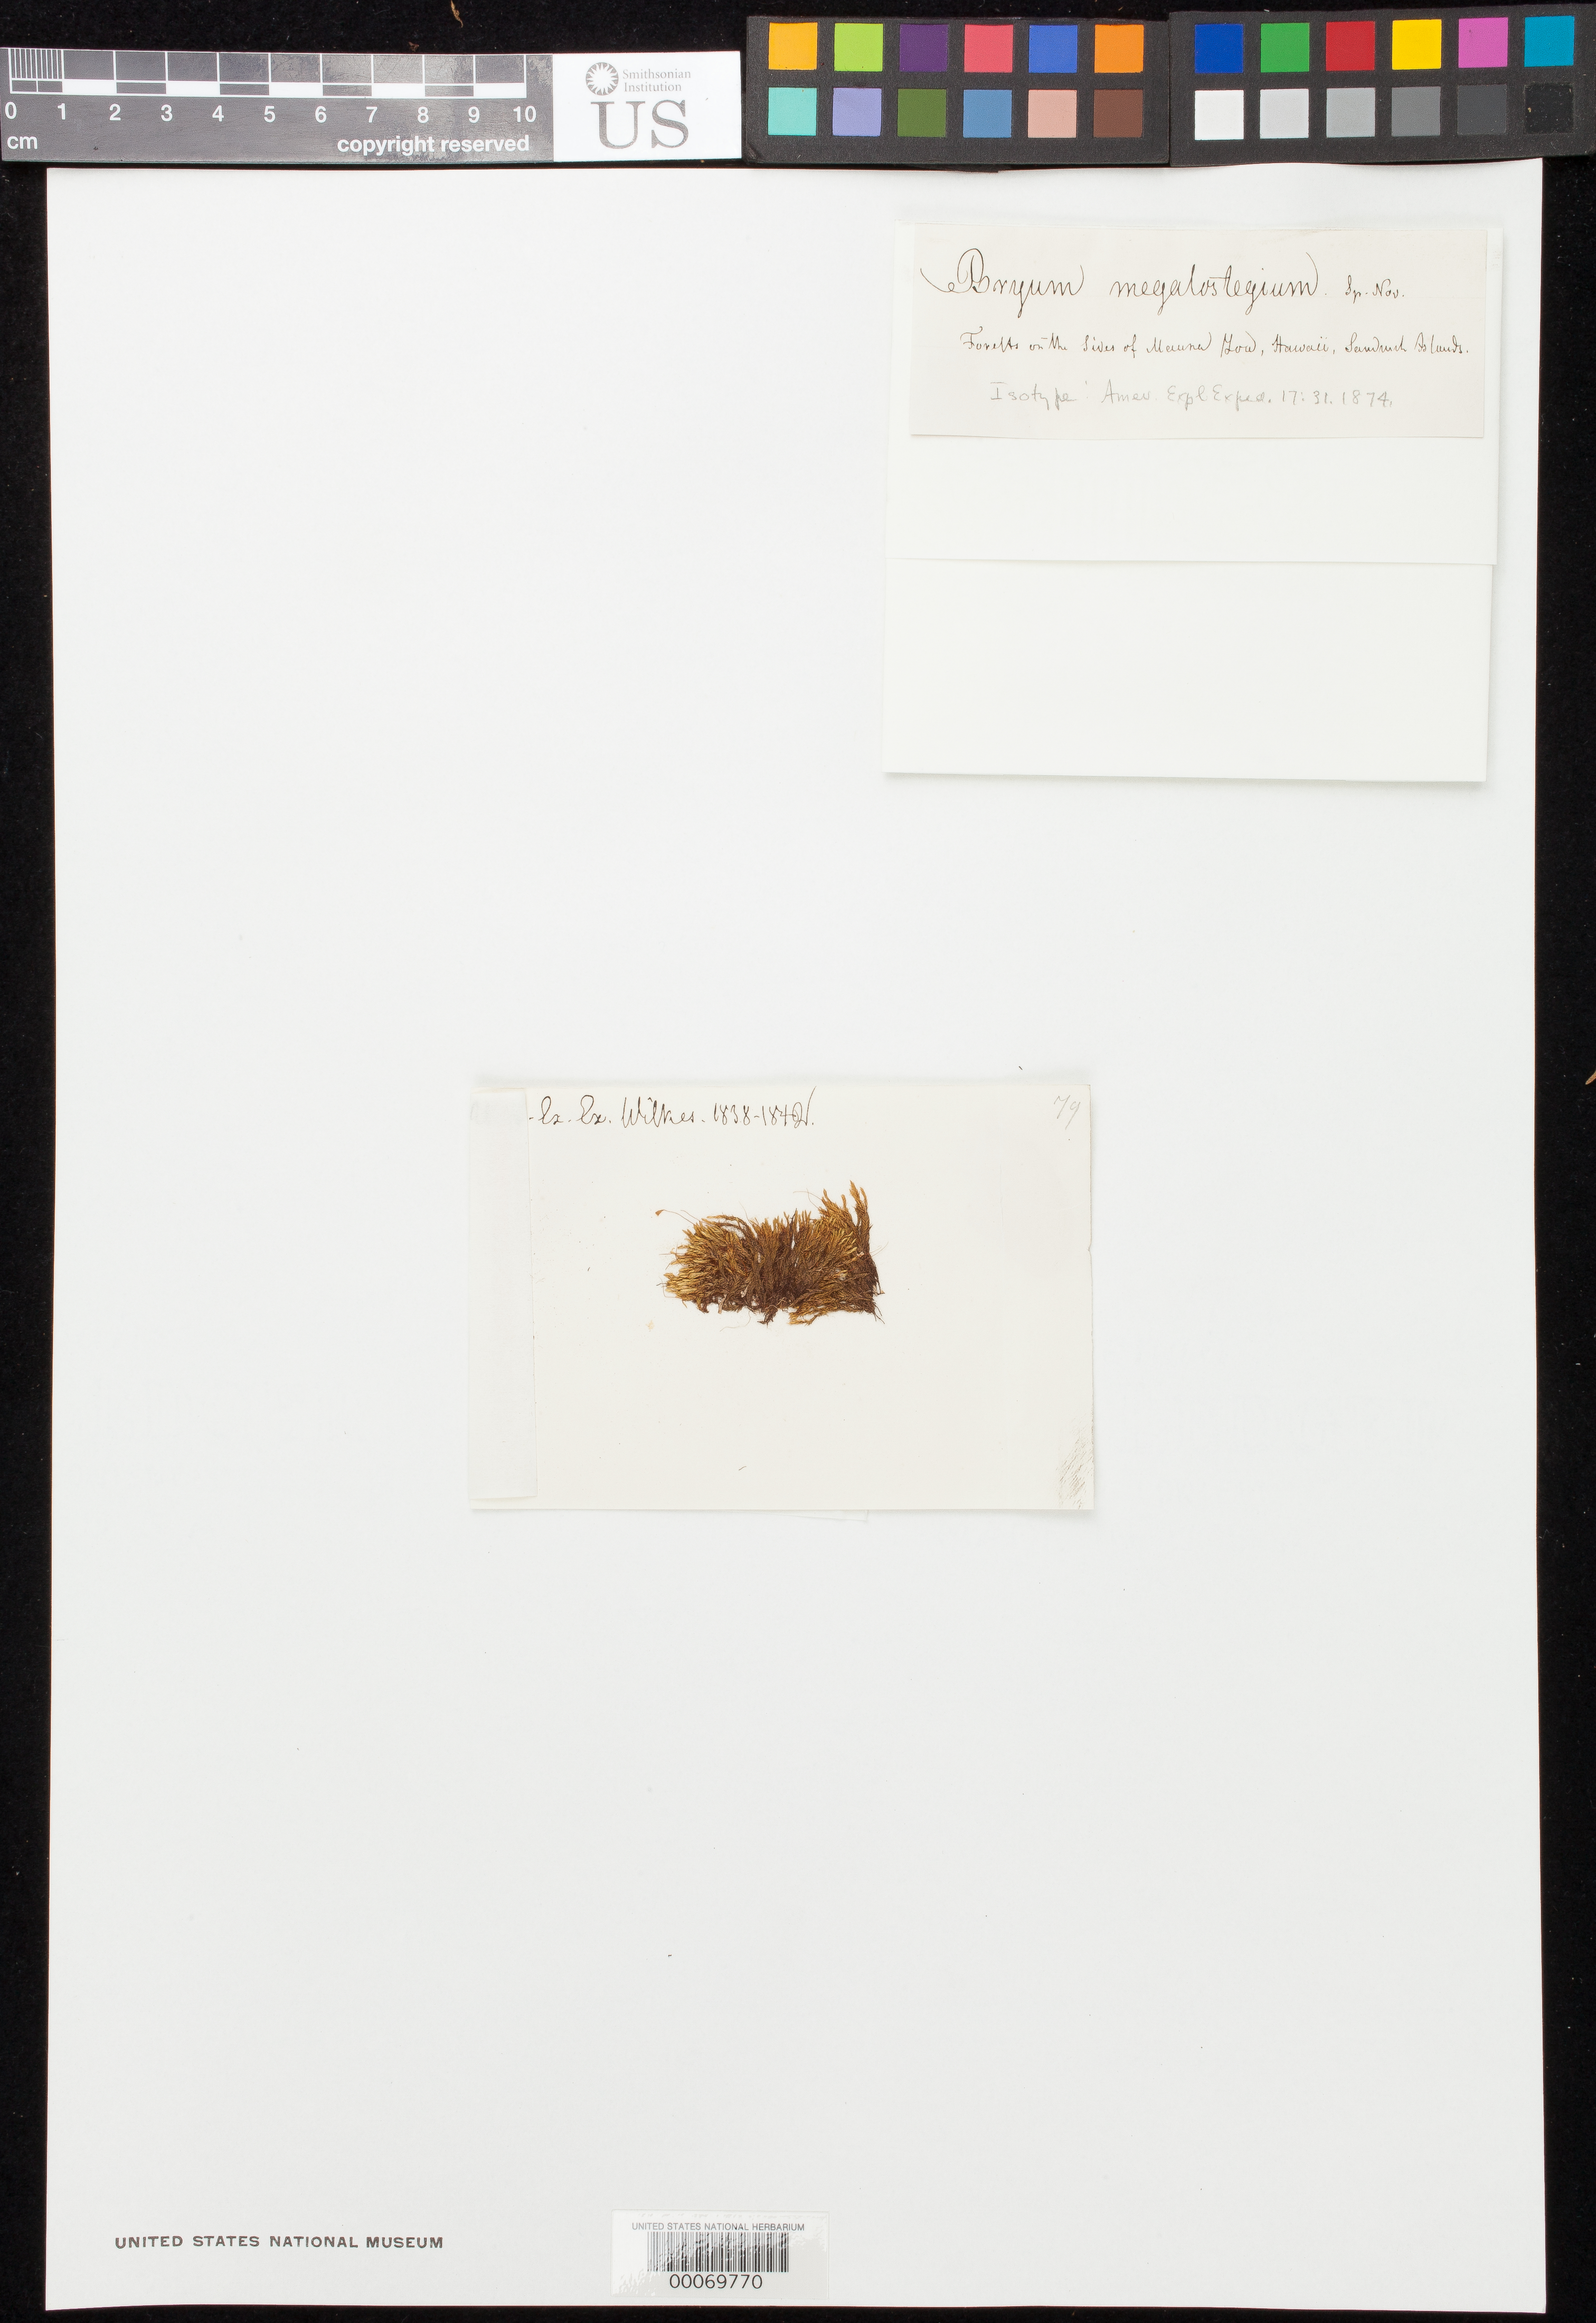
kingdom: Plantae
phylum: Bryophyta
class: Bryopsida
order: Bryales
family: Bryaceae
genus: Bryum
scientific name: Bryum megalostegium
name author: Sull.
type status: Isotype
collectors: Wilkes Explor. Exped.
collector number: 79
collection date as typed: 1838 to -- --- 1842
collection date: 1838/1842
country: United States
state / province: Hawaii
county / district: Hawaii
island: Hawaii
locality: Mauna Loa.